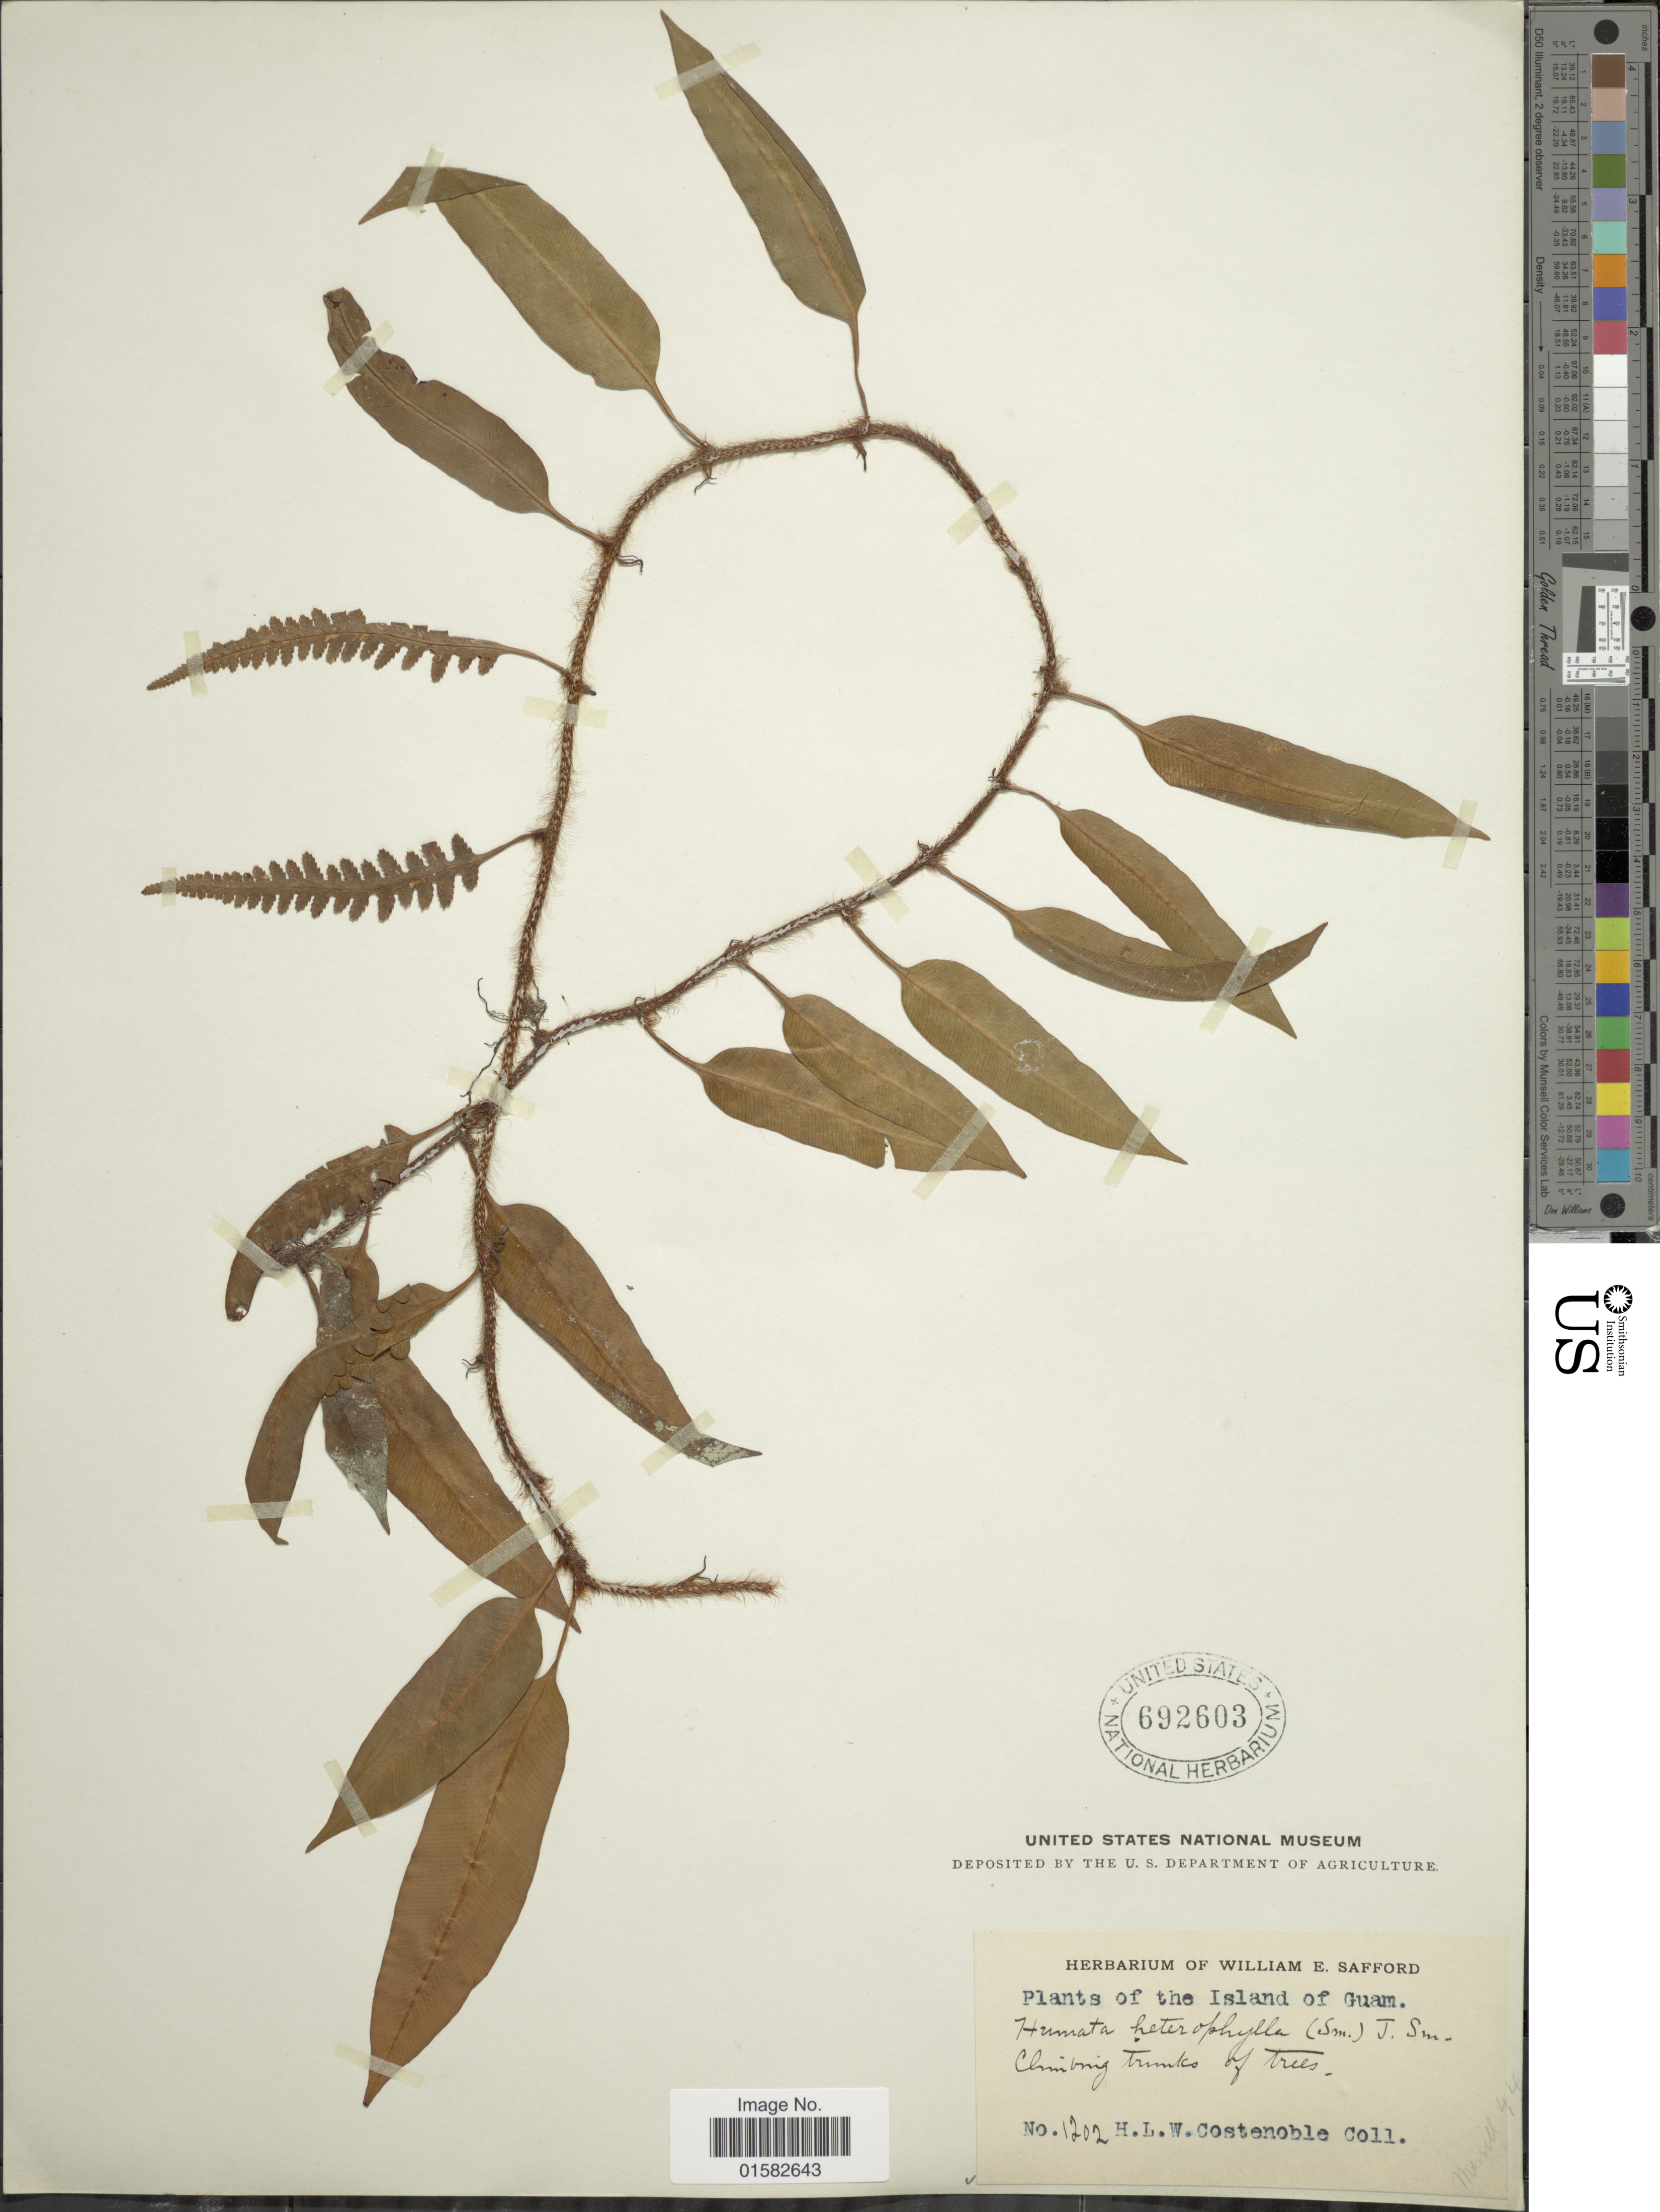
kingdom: Plantae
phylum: Tracheophyta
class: Polypodiopsida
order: Polypodiales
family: Davalliaceae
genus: Humata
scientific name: Humata heterophylla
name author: (Sm.) Desv.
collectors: H. Costenoble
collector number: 1202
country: Guam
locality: Island of Guam, Climbing trunks of trees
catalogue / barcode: US 692503